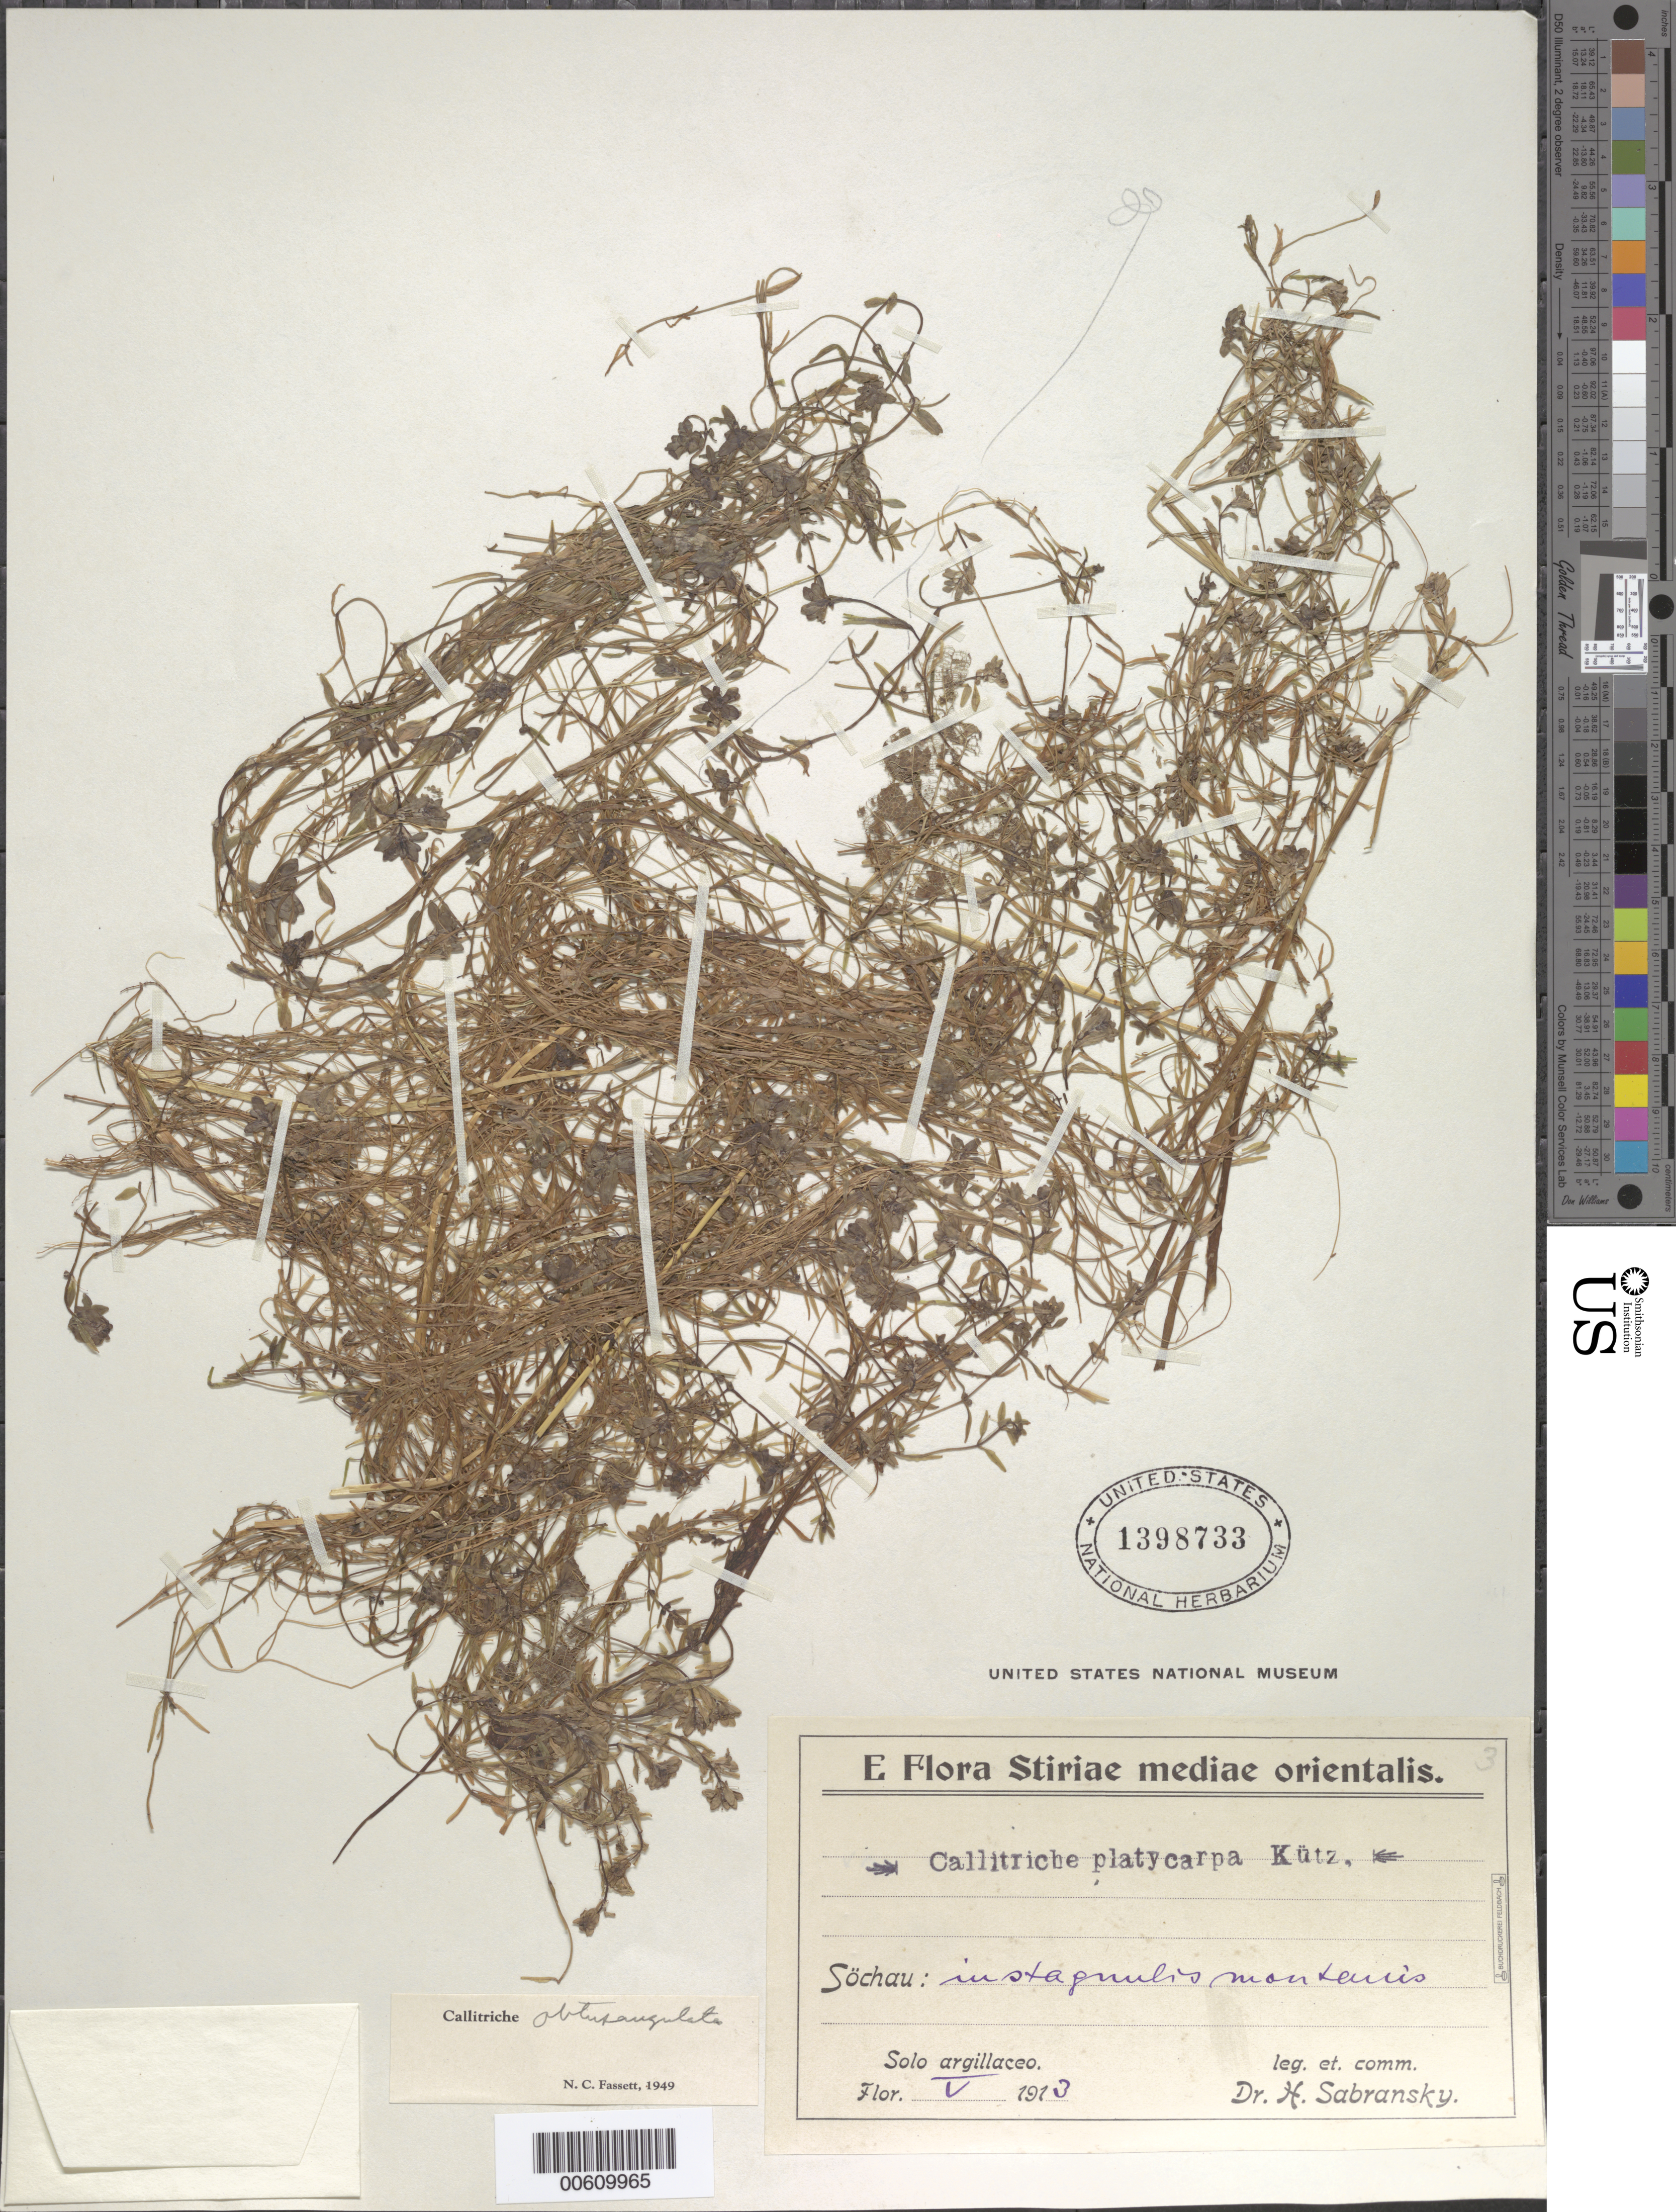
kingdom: Plantae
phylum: Tracheophyta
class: Magnoliopsida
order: Lamiales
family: Plantaginaceae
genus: Callitriche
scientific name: Callitriche obtusangulata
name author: Le Gall ex Hegelm.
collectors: H. Sabransky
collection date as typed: May 1913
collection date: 1913-05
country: Austria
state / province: Steiermark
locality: Söchau. [Steiermark Province = Styria]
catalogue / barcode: US 1398733